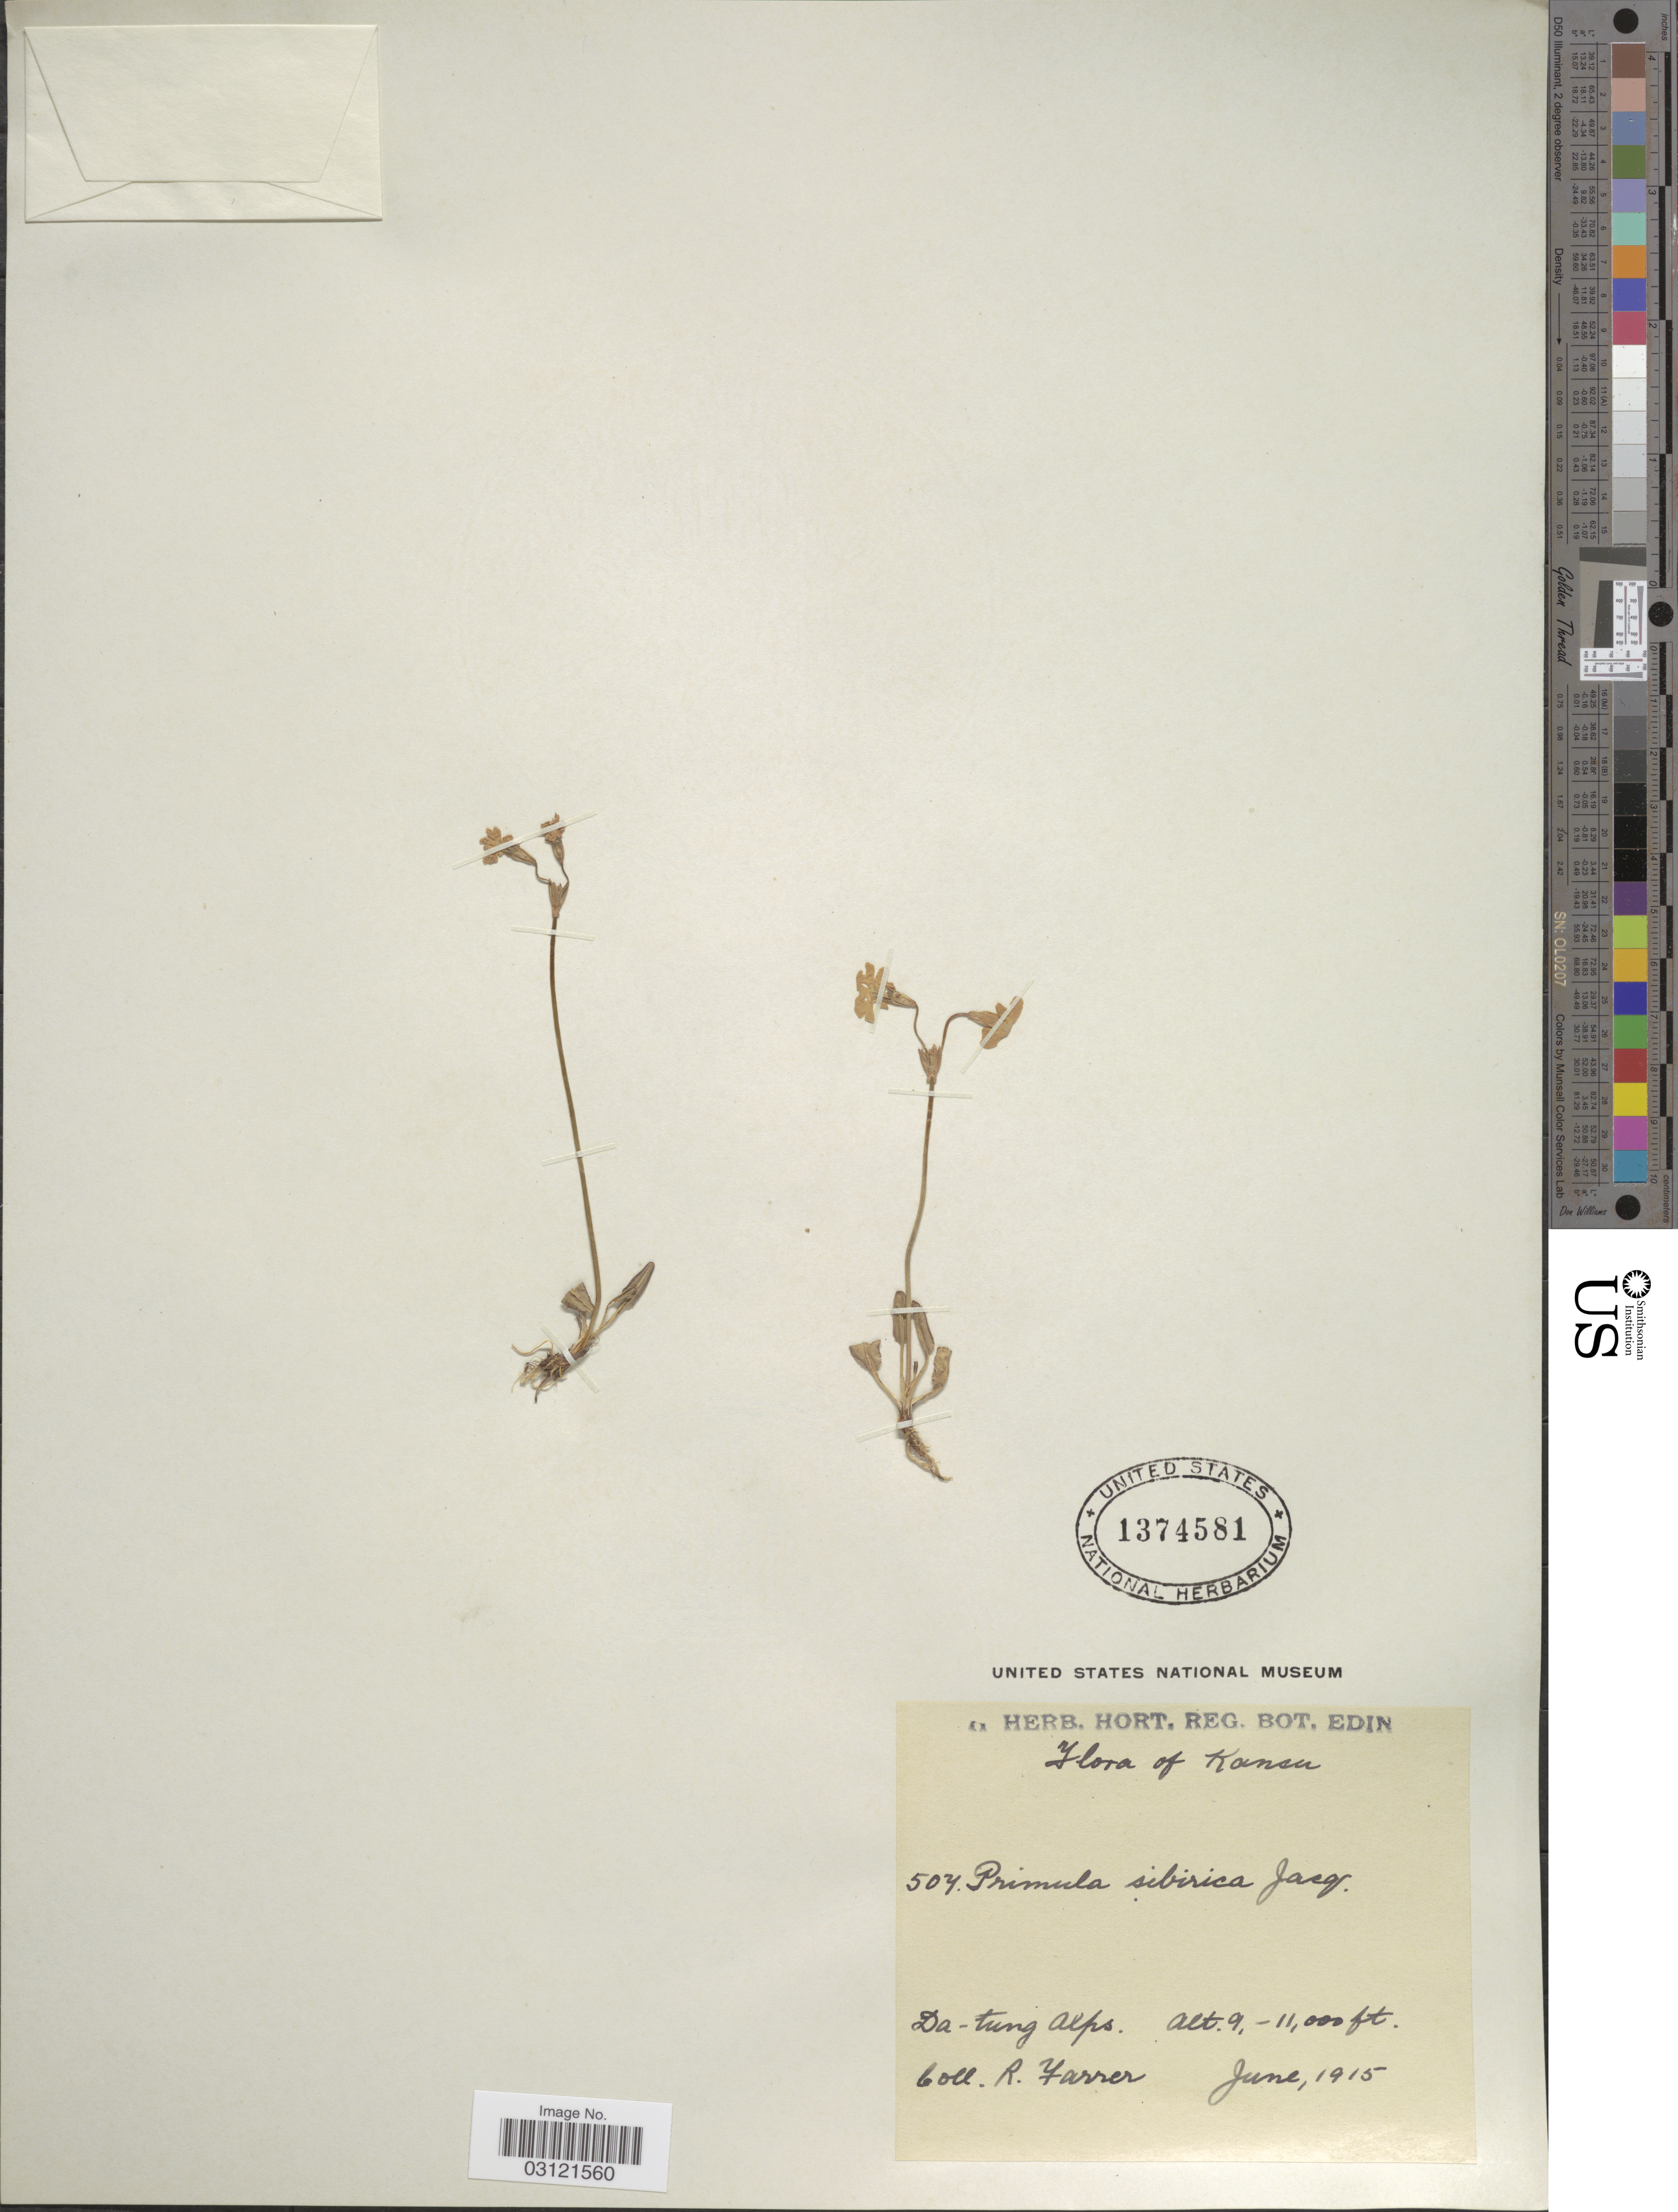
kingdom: Plantae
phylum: Tracheophyta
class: Magnoliopsida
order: Ericales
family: Primulaceae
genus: Primula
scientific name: Primula nutans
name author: Georgi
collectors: R. Farrer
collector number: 507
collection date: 1915-06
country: China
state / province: Gansu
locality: Kansu. Da-tung Alps.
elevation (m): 2743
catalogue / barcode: US 1374581